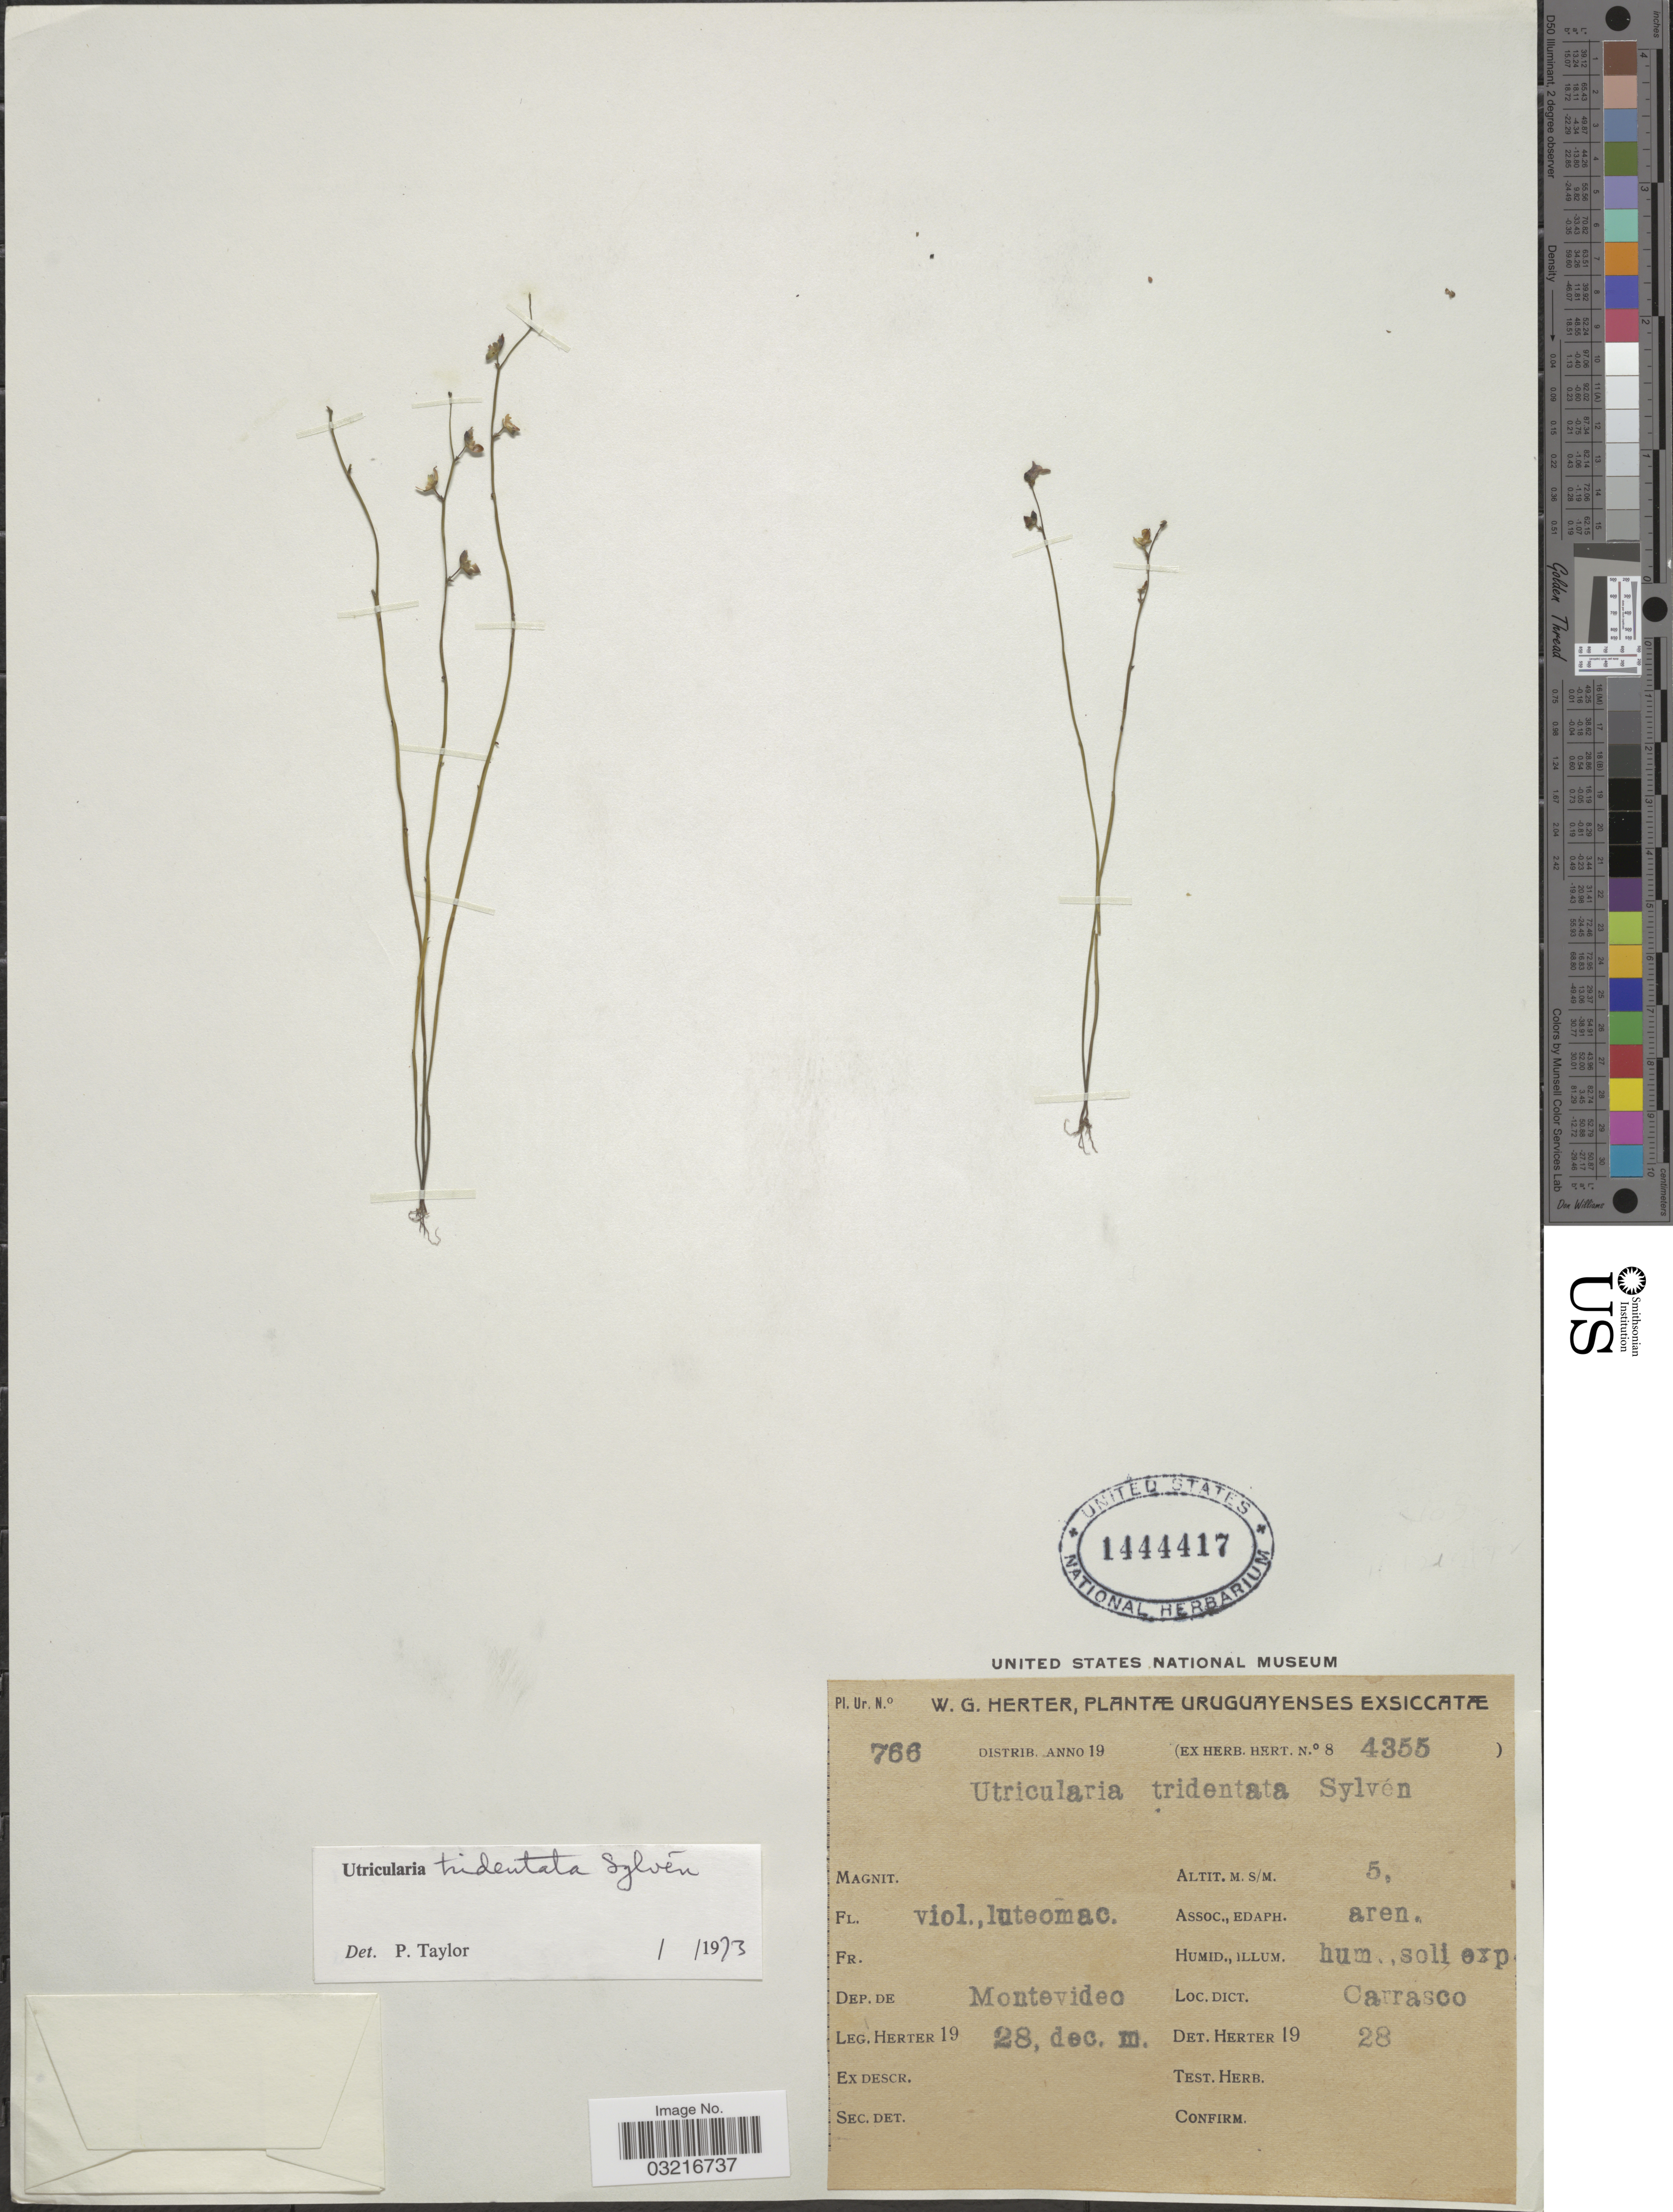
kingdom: Plantae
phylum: Tracheophyta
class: Magnoliopsida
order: Lamiales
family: Lentibulariaceae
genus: Utricularia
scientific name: Utricularia tridentata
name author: Sylvén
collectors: W. G. Herter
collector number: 766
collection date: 1928-12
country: Uruguay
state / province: Montevideo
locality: Dep. de Montevideo, Carrasco.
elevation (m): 5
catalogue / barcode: US 1444417